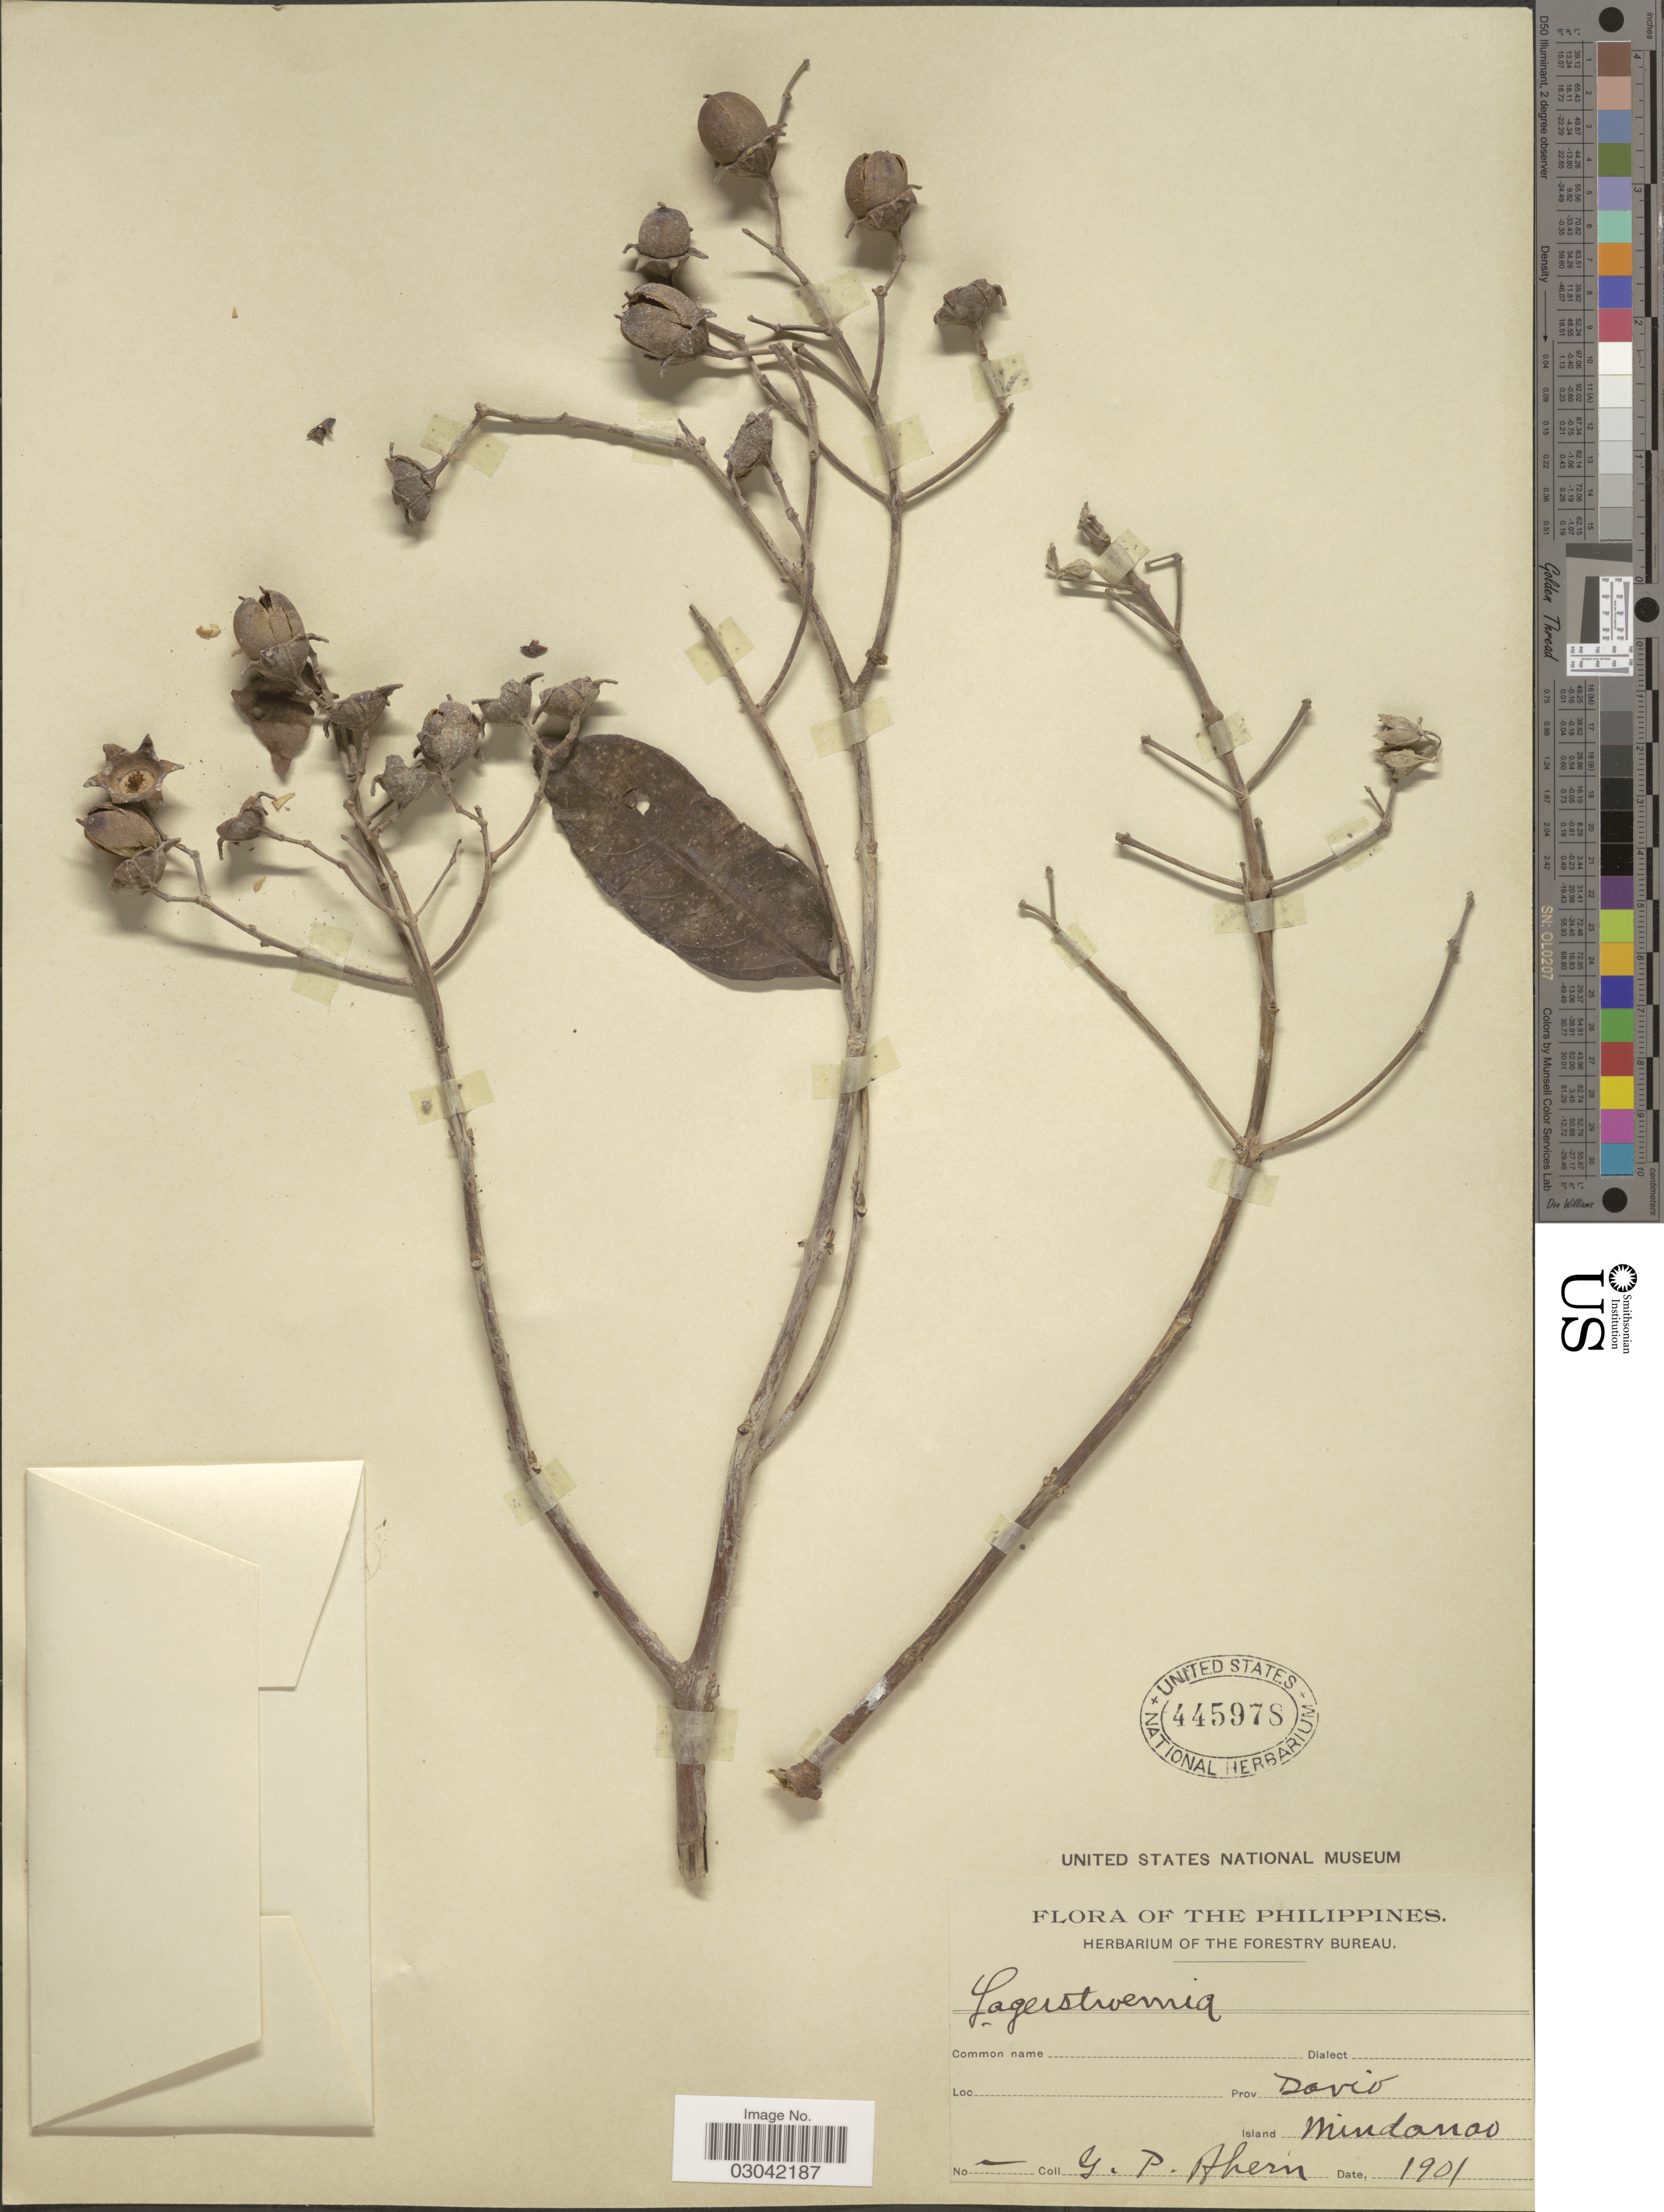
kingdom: Plantae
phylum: Tracheophyta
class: Magnoliopsida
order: Myrtales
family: Lythraceae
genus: Lagerstroemia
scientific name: Lagerstroemia piriformis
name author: Koehne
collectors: G. Ahern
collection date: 1901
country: Philippines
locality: Prov Davio. Island Mindanao.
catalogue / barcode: US 445978